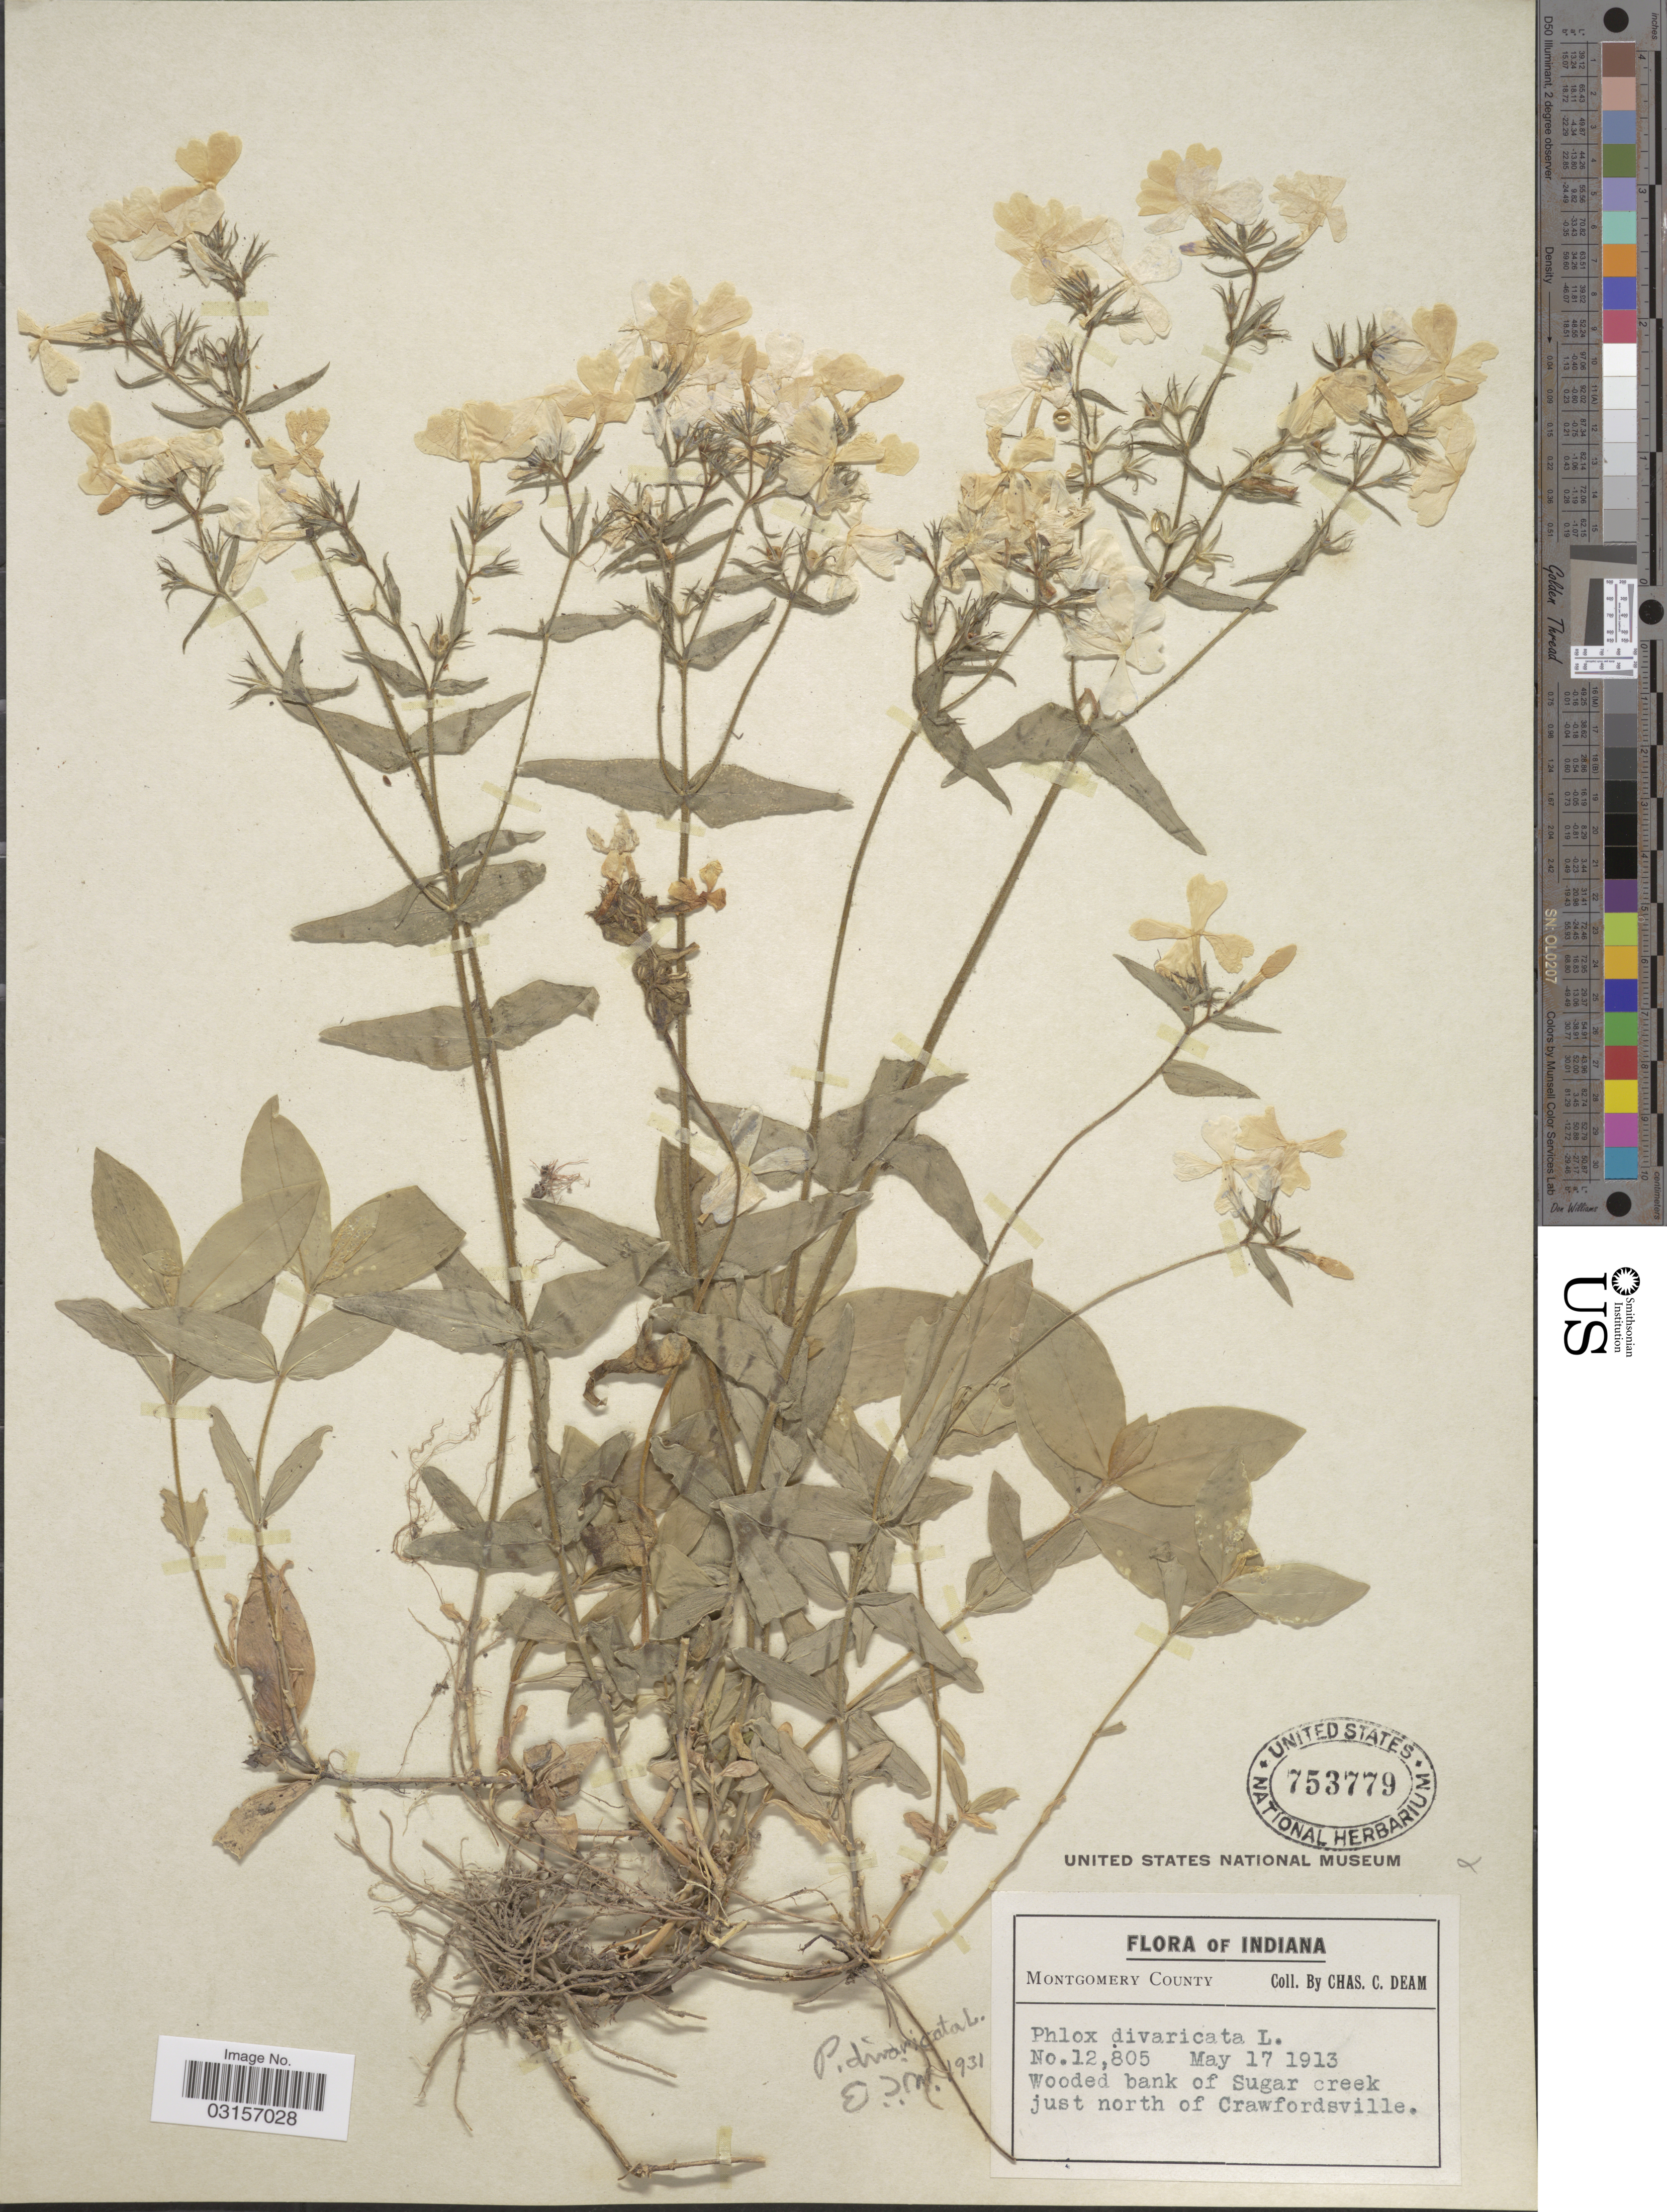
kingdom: Plantae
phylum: Tracheophyta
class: Magnoliopsida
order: Ericales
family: Polemoniaceae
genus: Phlox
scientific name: Phlox divaricata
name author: L.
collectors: C. C. Deam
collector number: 12805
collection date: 1913-05-17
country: United States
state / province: Indiana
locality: Montgomery County, Wooded bank of Sugar creek just north of Crawfordsville.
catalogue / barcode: US 753779